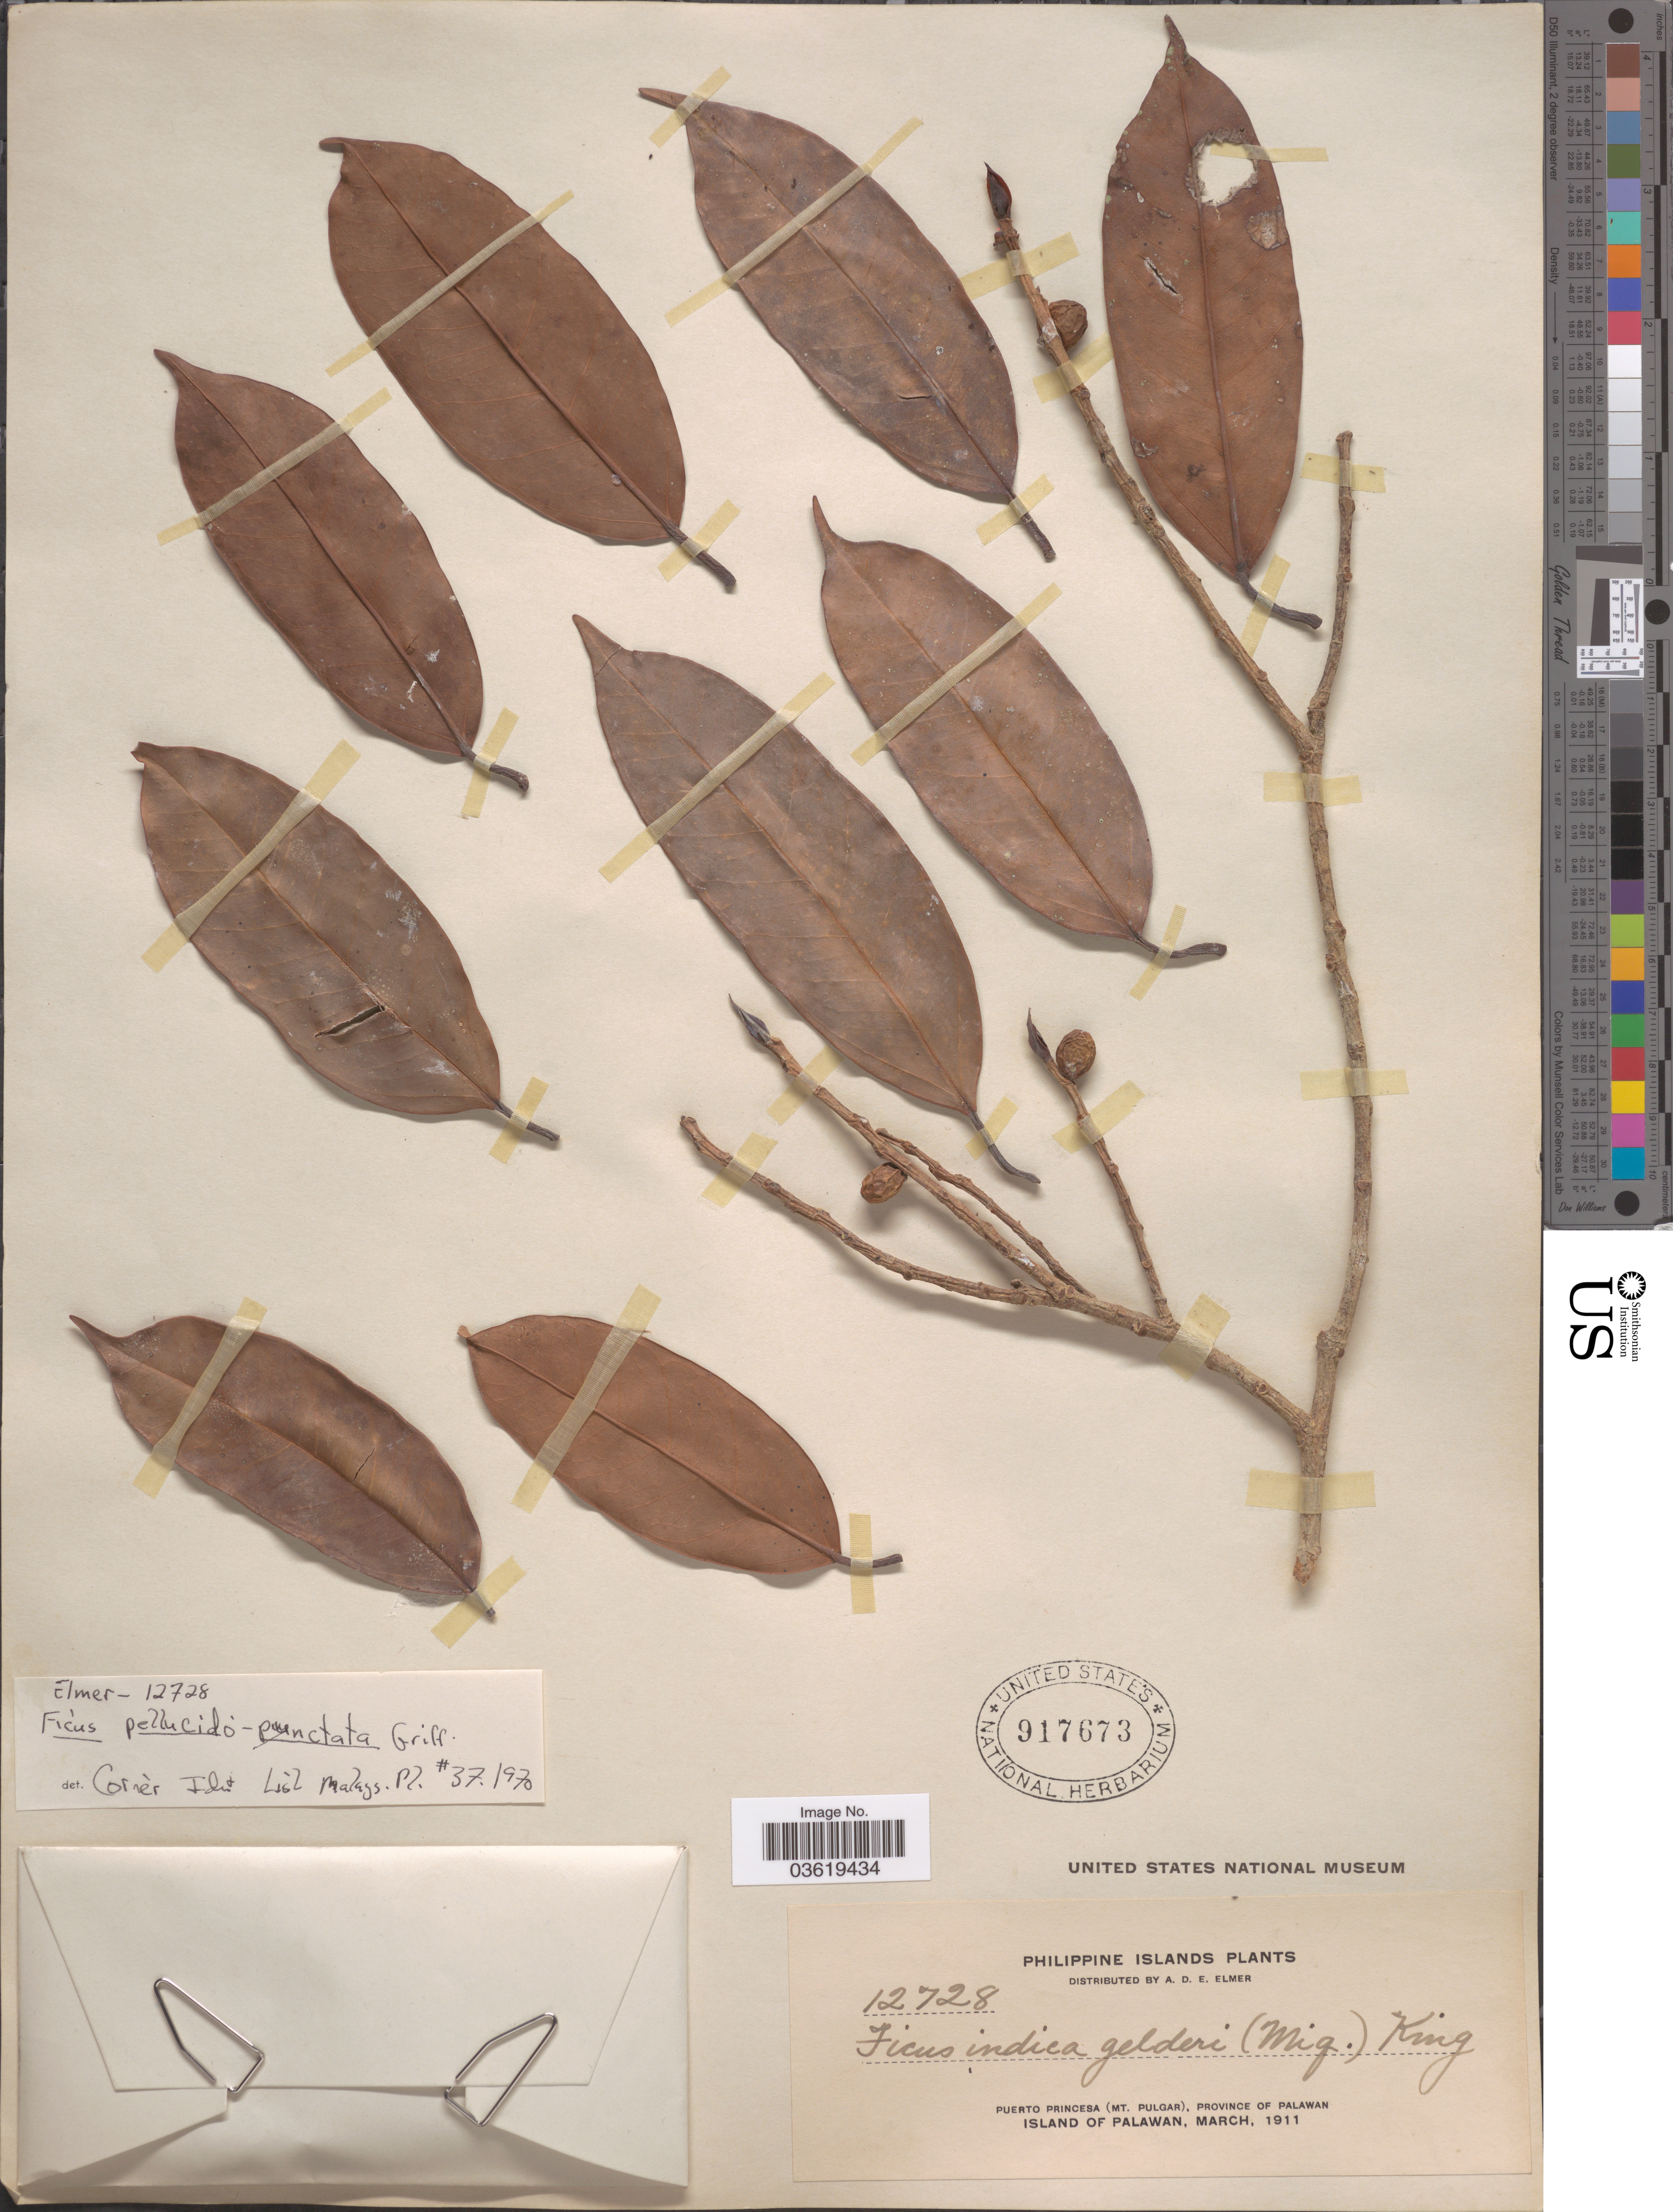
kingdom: Plantae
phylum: Tracheophyta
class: Magnoliopsida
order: Rosales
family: Moraceae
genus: Ficus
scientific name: Ficus pellucido-punctata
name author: Griff.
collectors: A. D. E. Elmer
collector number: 12728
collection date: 1911-03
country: Philippines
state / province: Mimaropa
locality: Puerto Princesa (Mt. Pulgar), Province of Palawan. Island of Palawan.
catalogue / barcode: US 917673